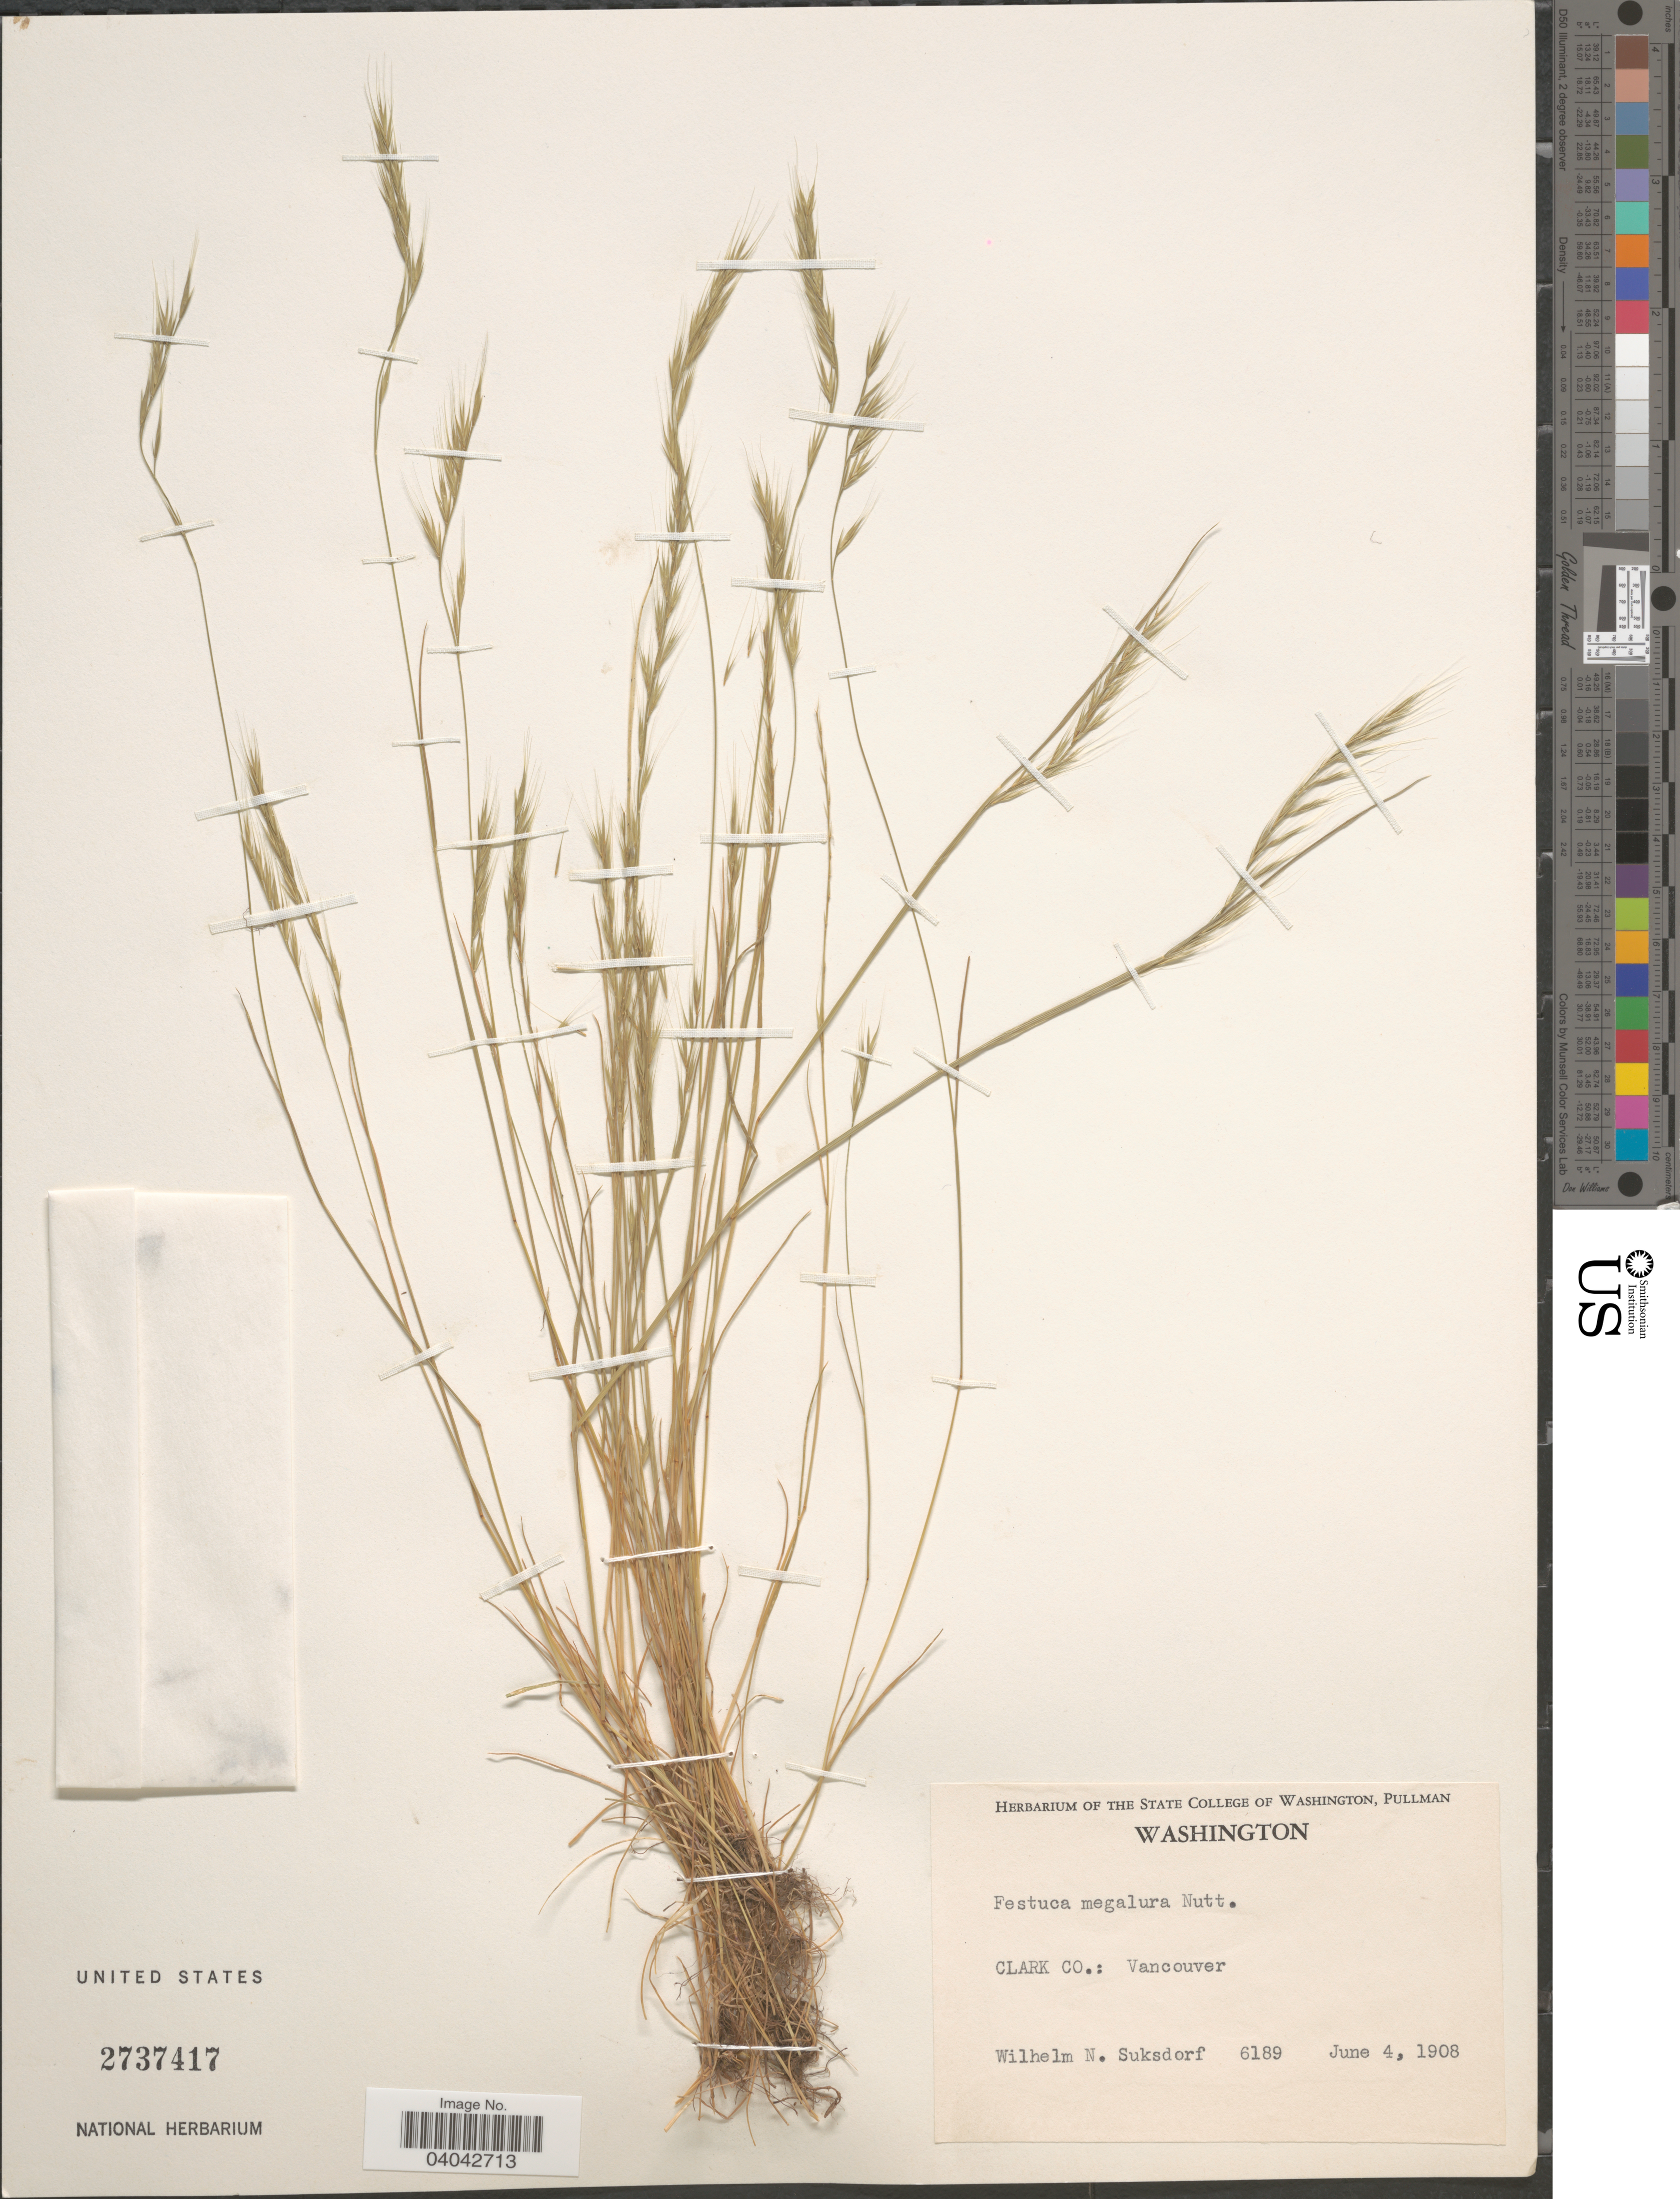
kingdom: Plantae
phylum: Tracheophyta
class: Liliopsida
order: Poales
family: Poaceae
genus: Festuca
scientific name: Festuca megalura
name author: Nutt.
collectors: W. N. Suksdorf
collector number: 6189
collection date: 1908-06-04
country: United States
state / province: Washington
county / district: Clark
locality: Clark Co.: Vancouver.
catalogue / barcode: US 2737417